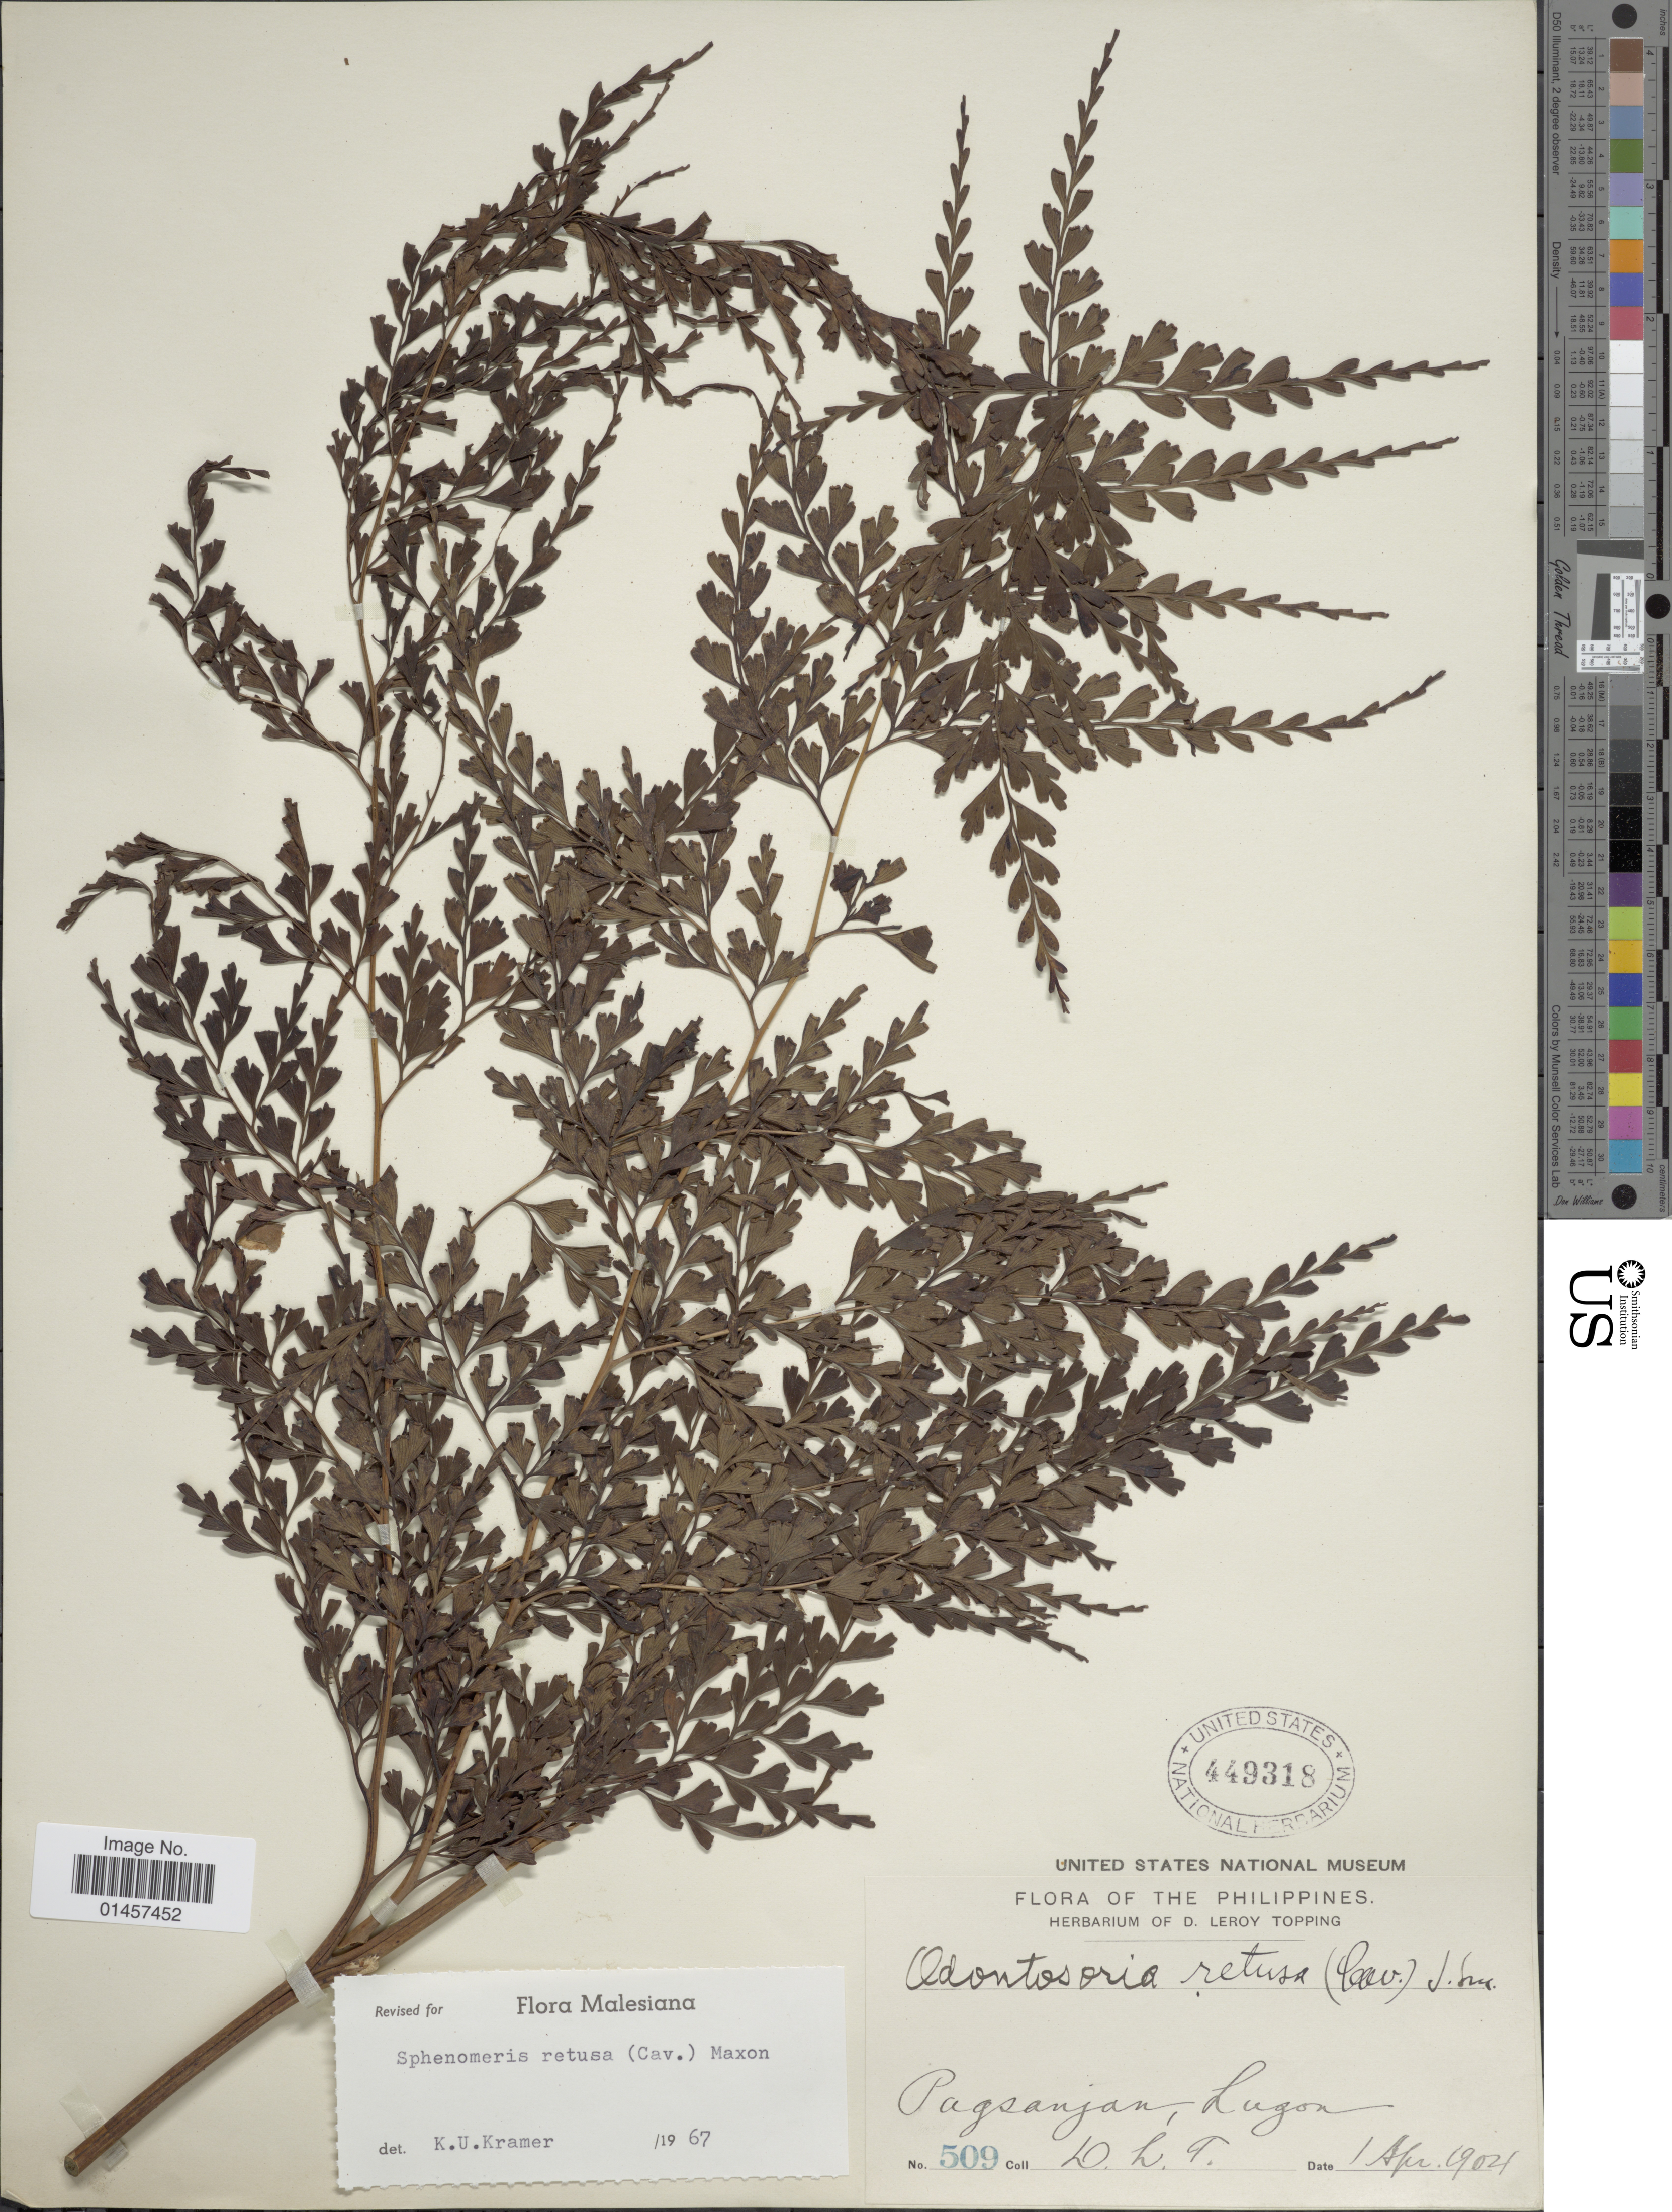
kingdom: Plantae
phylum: Tracheophyta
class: Polypodiopsida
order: Polypodiales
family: Lindsaeaceae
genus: Sphenomeris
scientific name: Sphenomeris retusa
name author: (Cav.) Maxim.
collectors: D. L. Topping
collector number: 509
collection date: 1904-04-01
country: Philippines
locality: Pagsanjan, Luzon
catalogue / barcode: US 449318